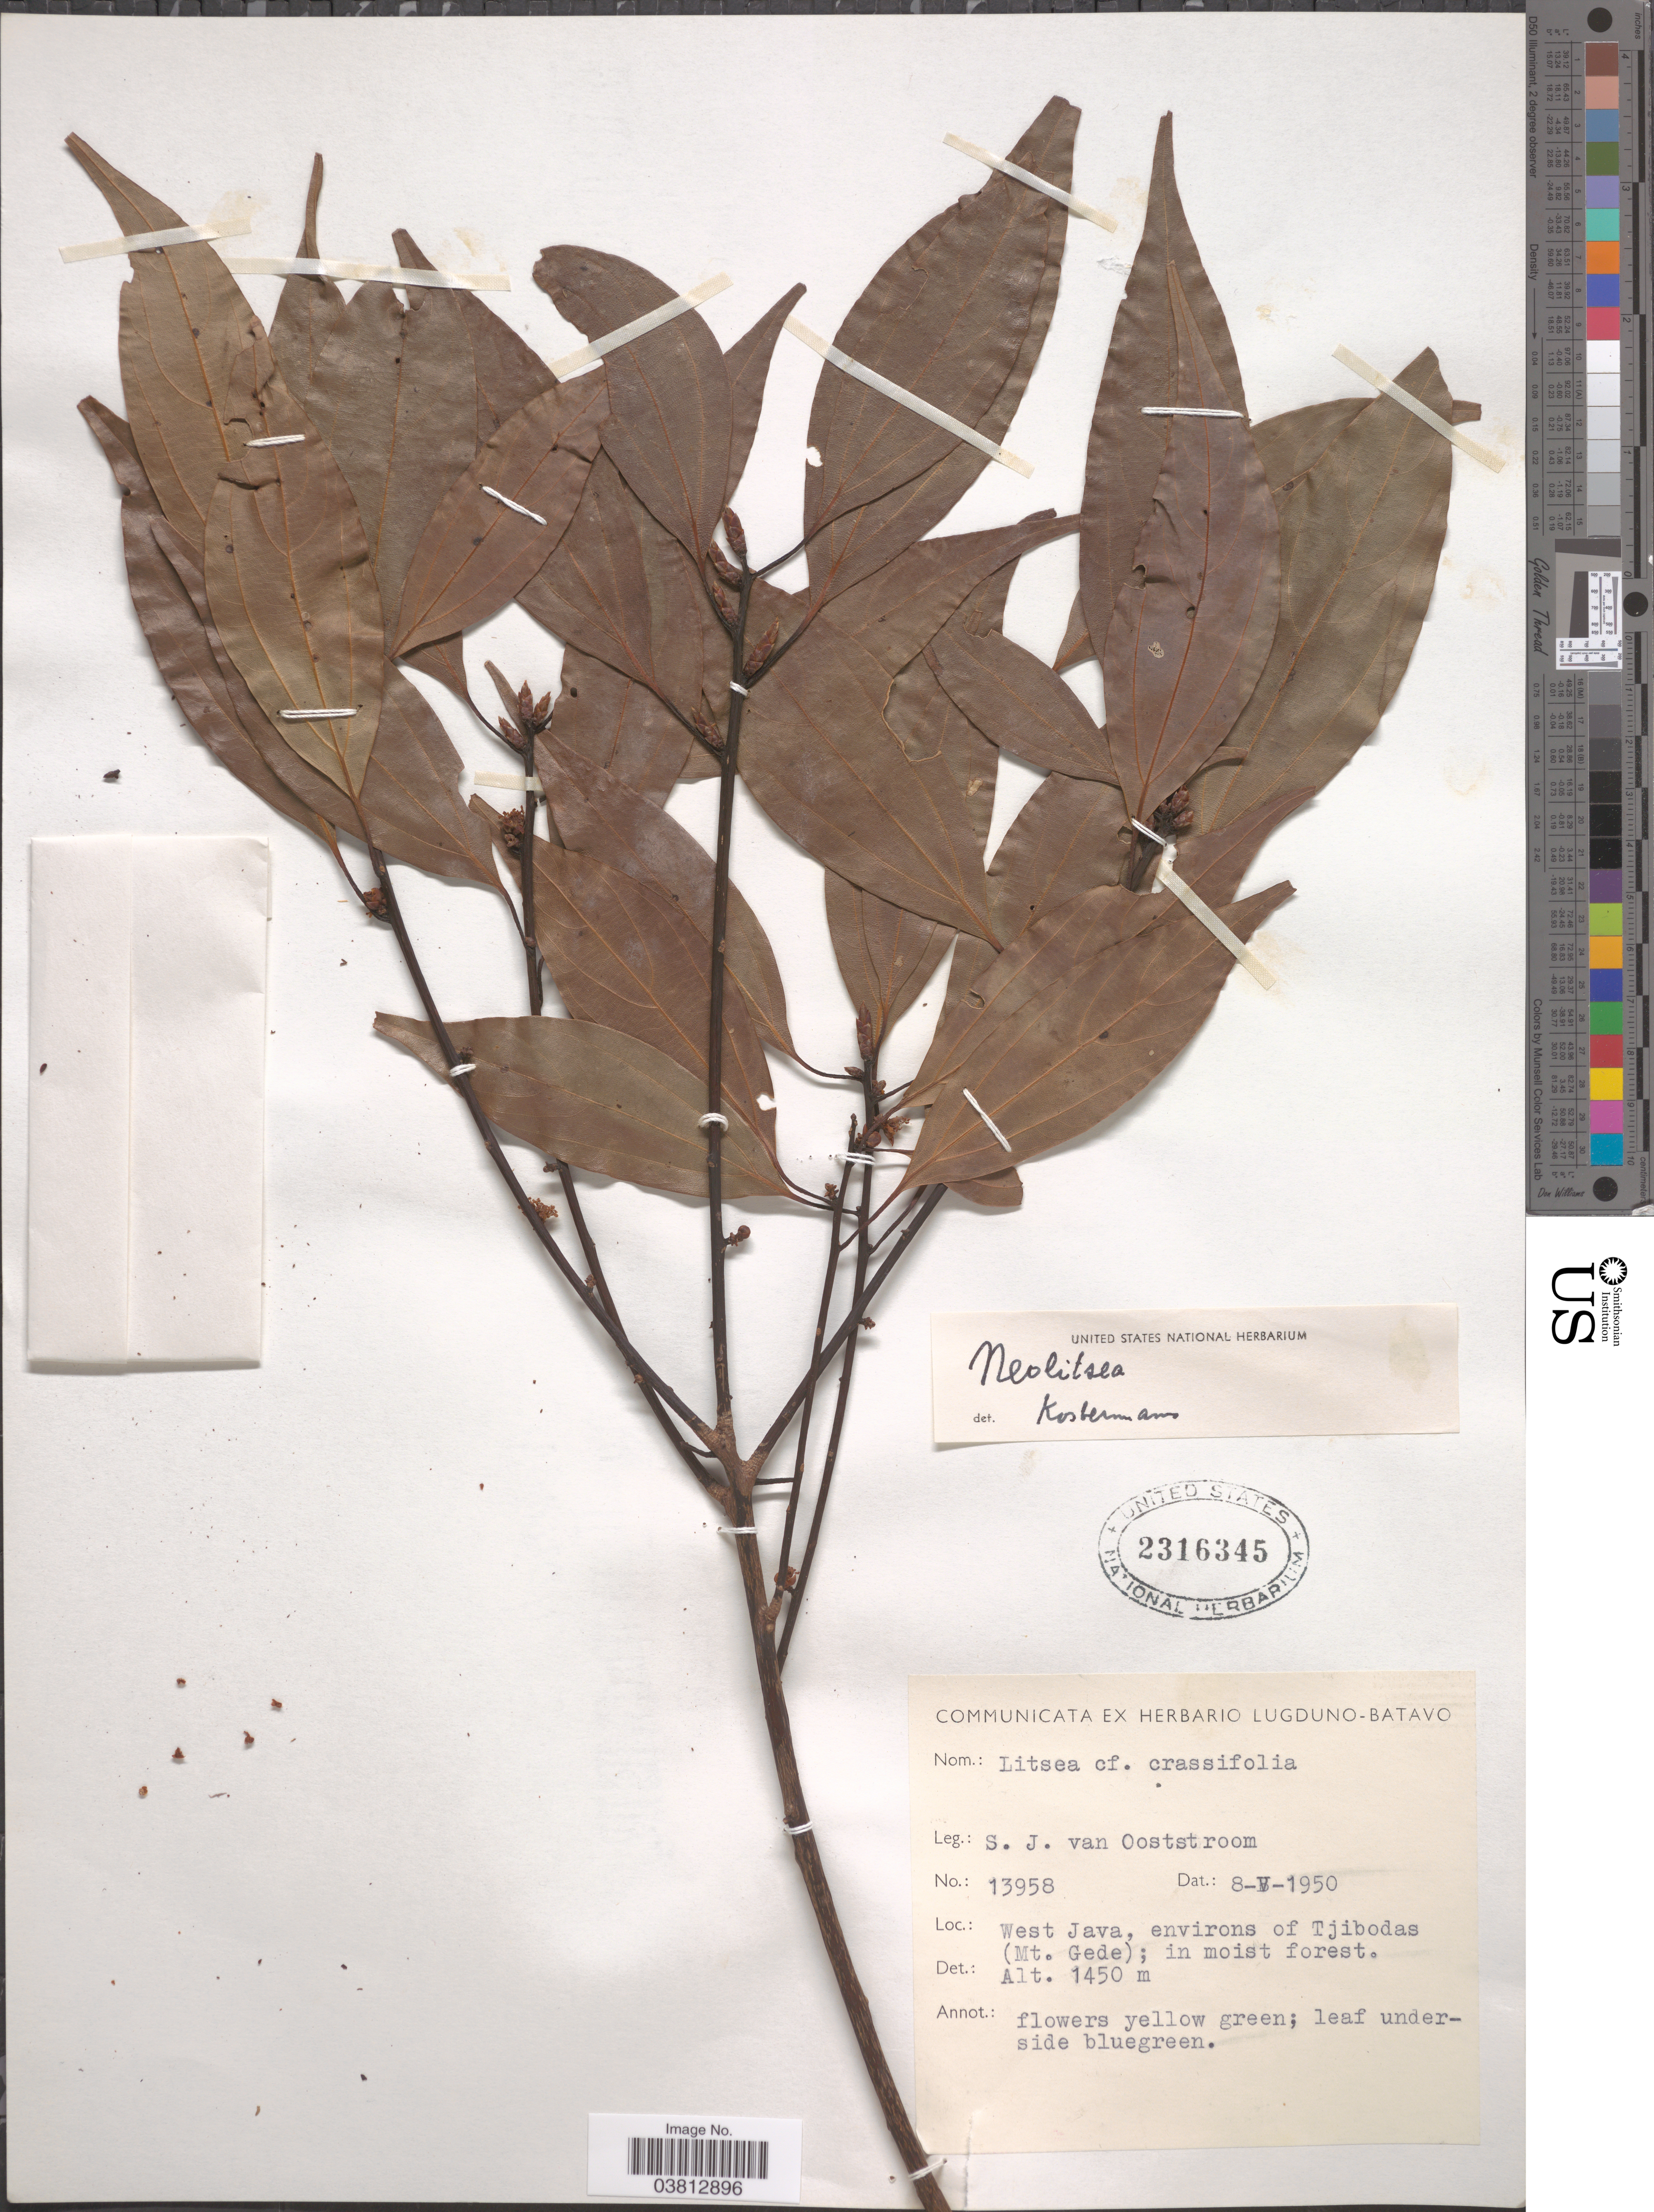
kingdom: Plantae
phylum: Tracheophyta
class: Magnoliopsida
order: Laurales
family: Lauraceae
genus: Neolitsea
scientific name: Neolitsea sp.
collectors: S. van Ooststroom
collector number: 13958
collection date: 1950-05-08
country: Indonesia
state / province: Java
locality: West Java, environs of Tjibodas (Mt. Gede).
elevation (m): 1450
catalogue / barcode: US 2316345